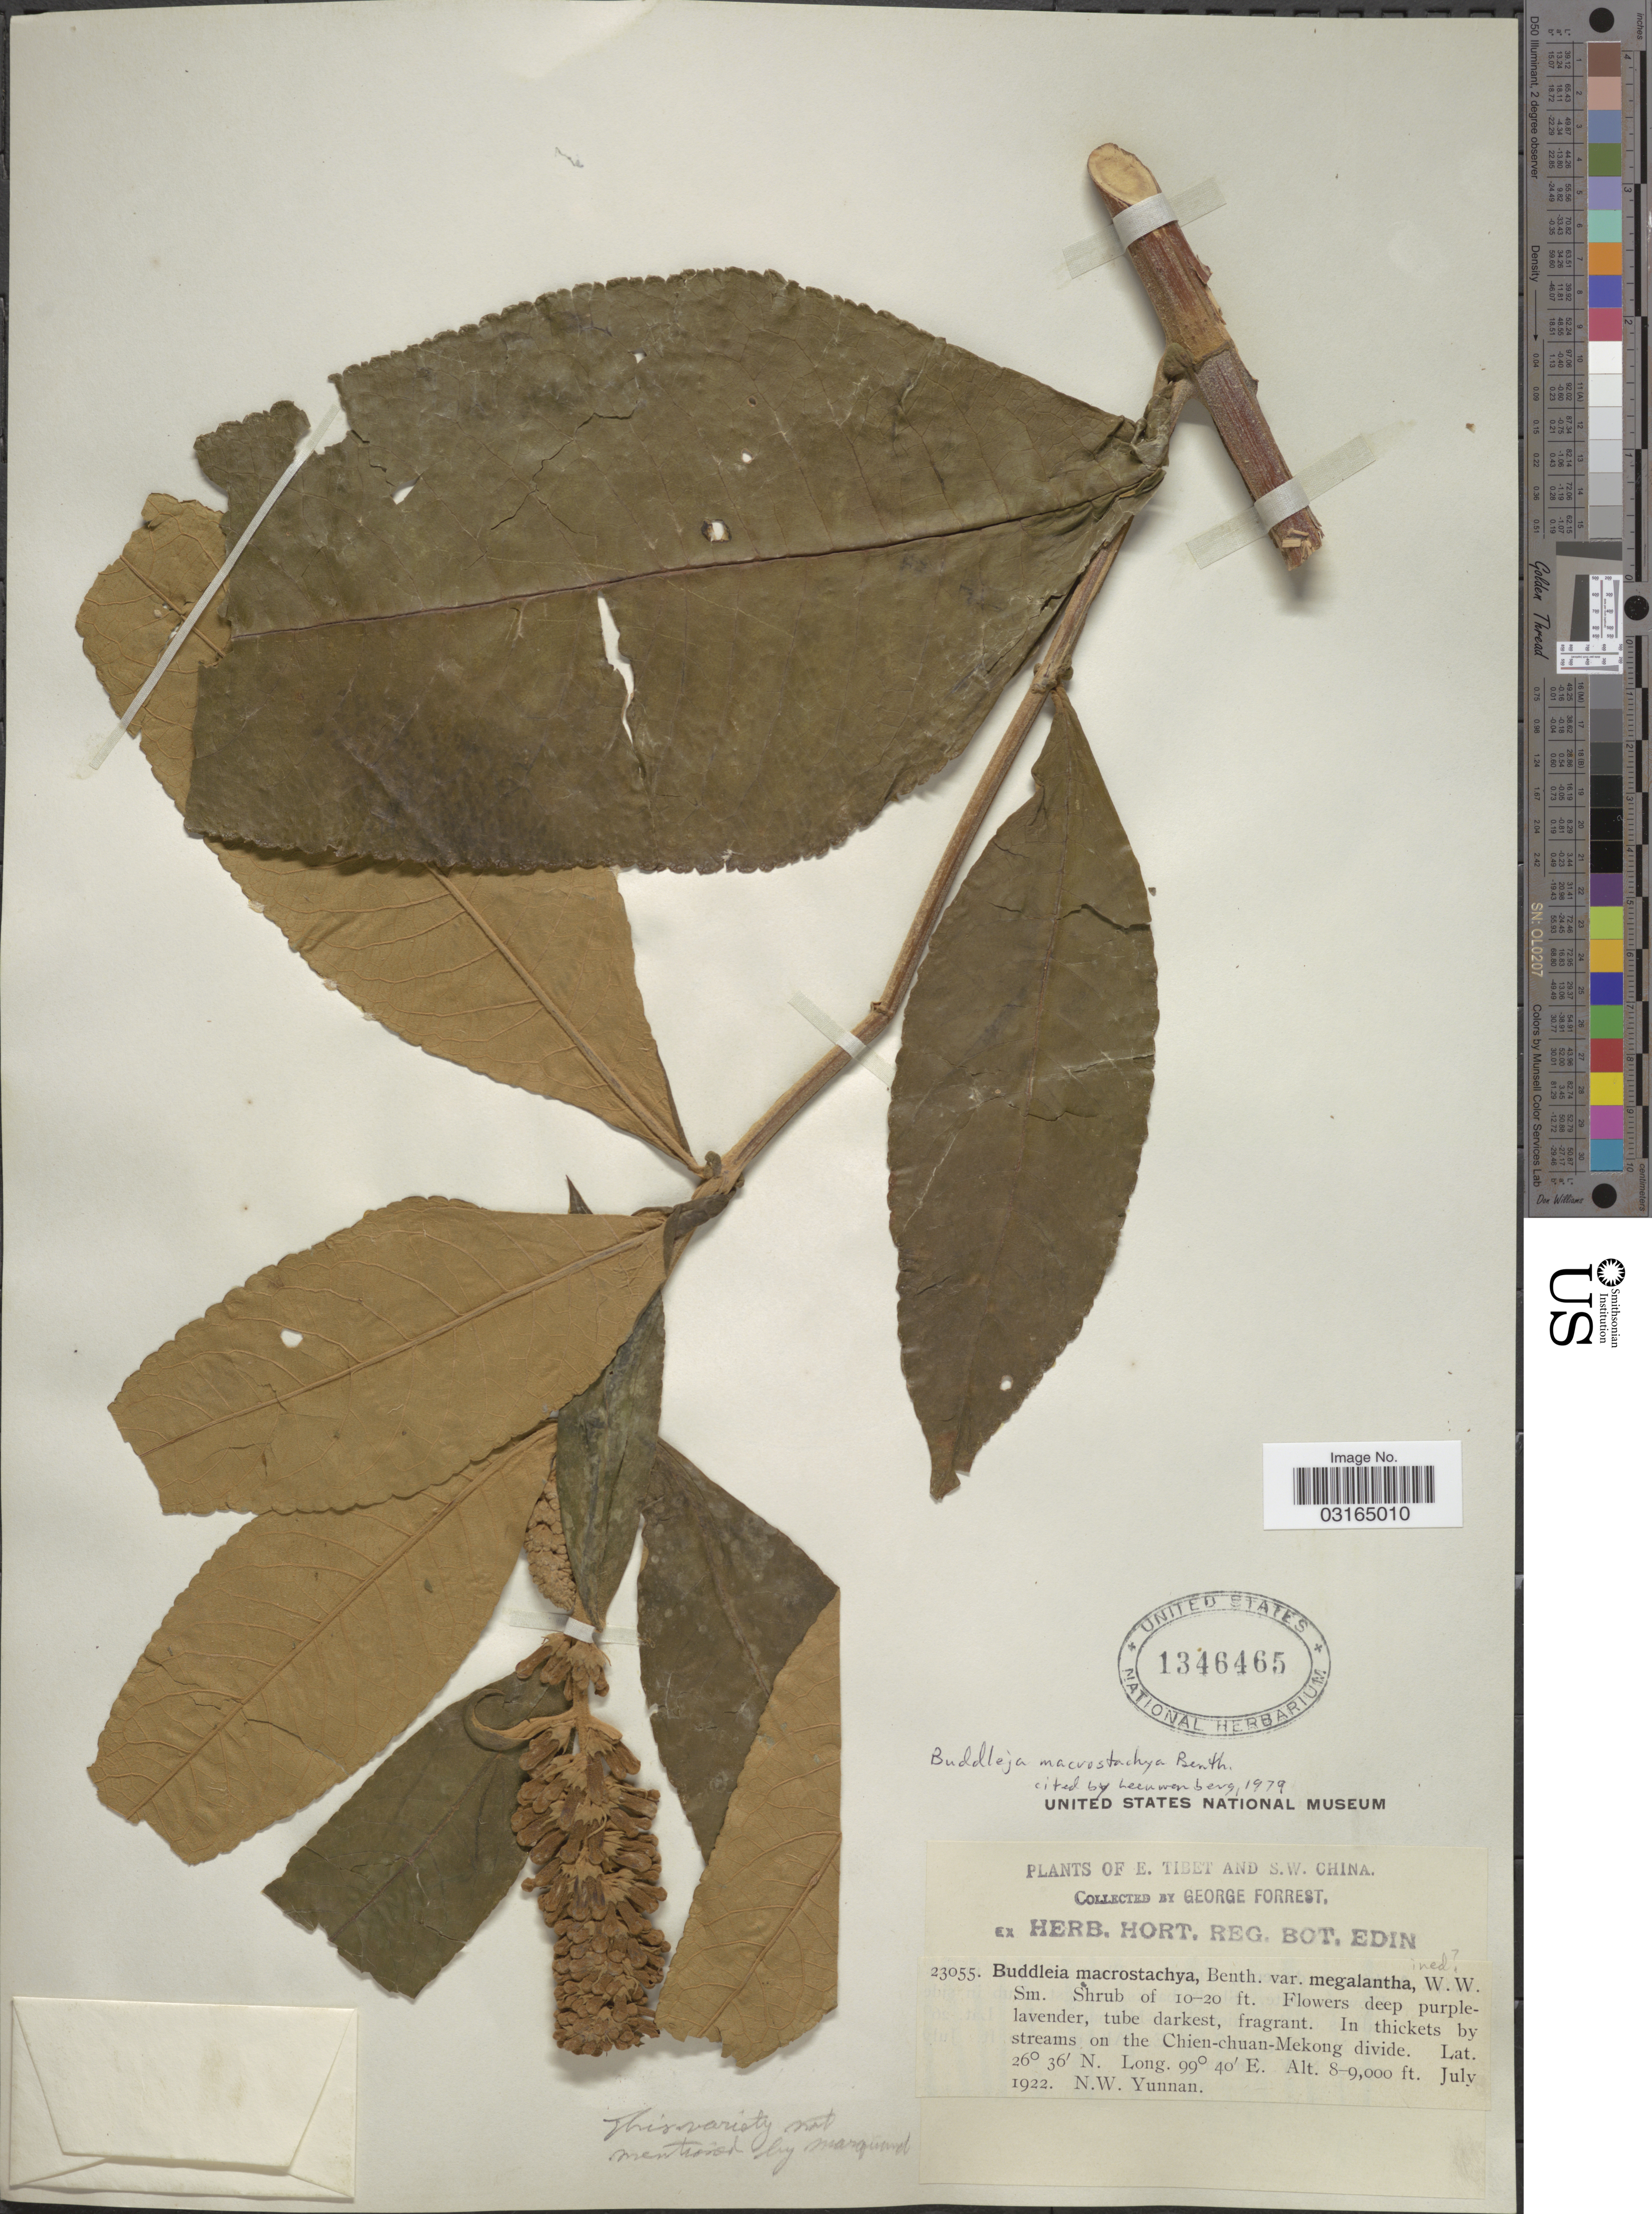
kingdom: Plantae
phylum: Tracheophyta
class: Magnoliopsida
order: Lamiales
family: Scrophulariaceae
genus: Buddleja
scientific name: Buddleja macrostachya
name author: Benth.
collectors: G. Forrest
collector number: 23055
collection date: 1922-07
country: China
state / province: Yunnan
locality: E. Tibet and S.W. China. On the Chien-chuan-Mekong divide. N.W. Yunnan.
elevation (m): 2438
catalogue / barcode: US 1346465